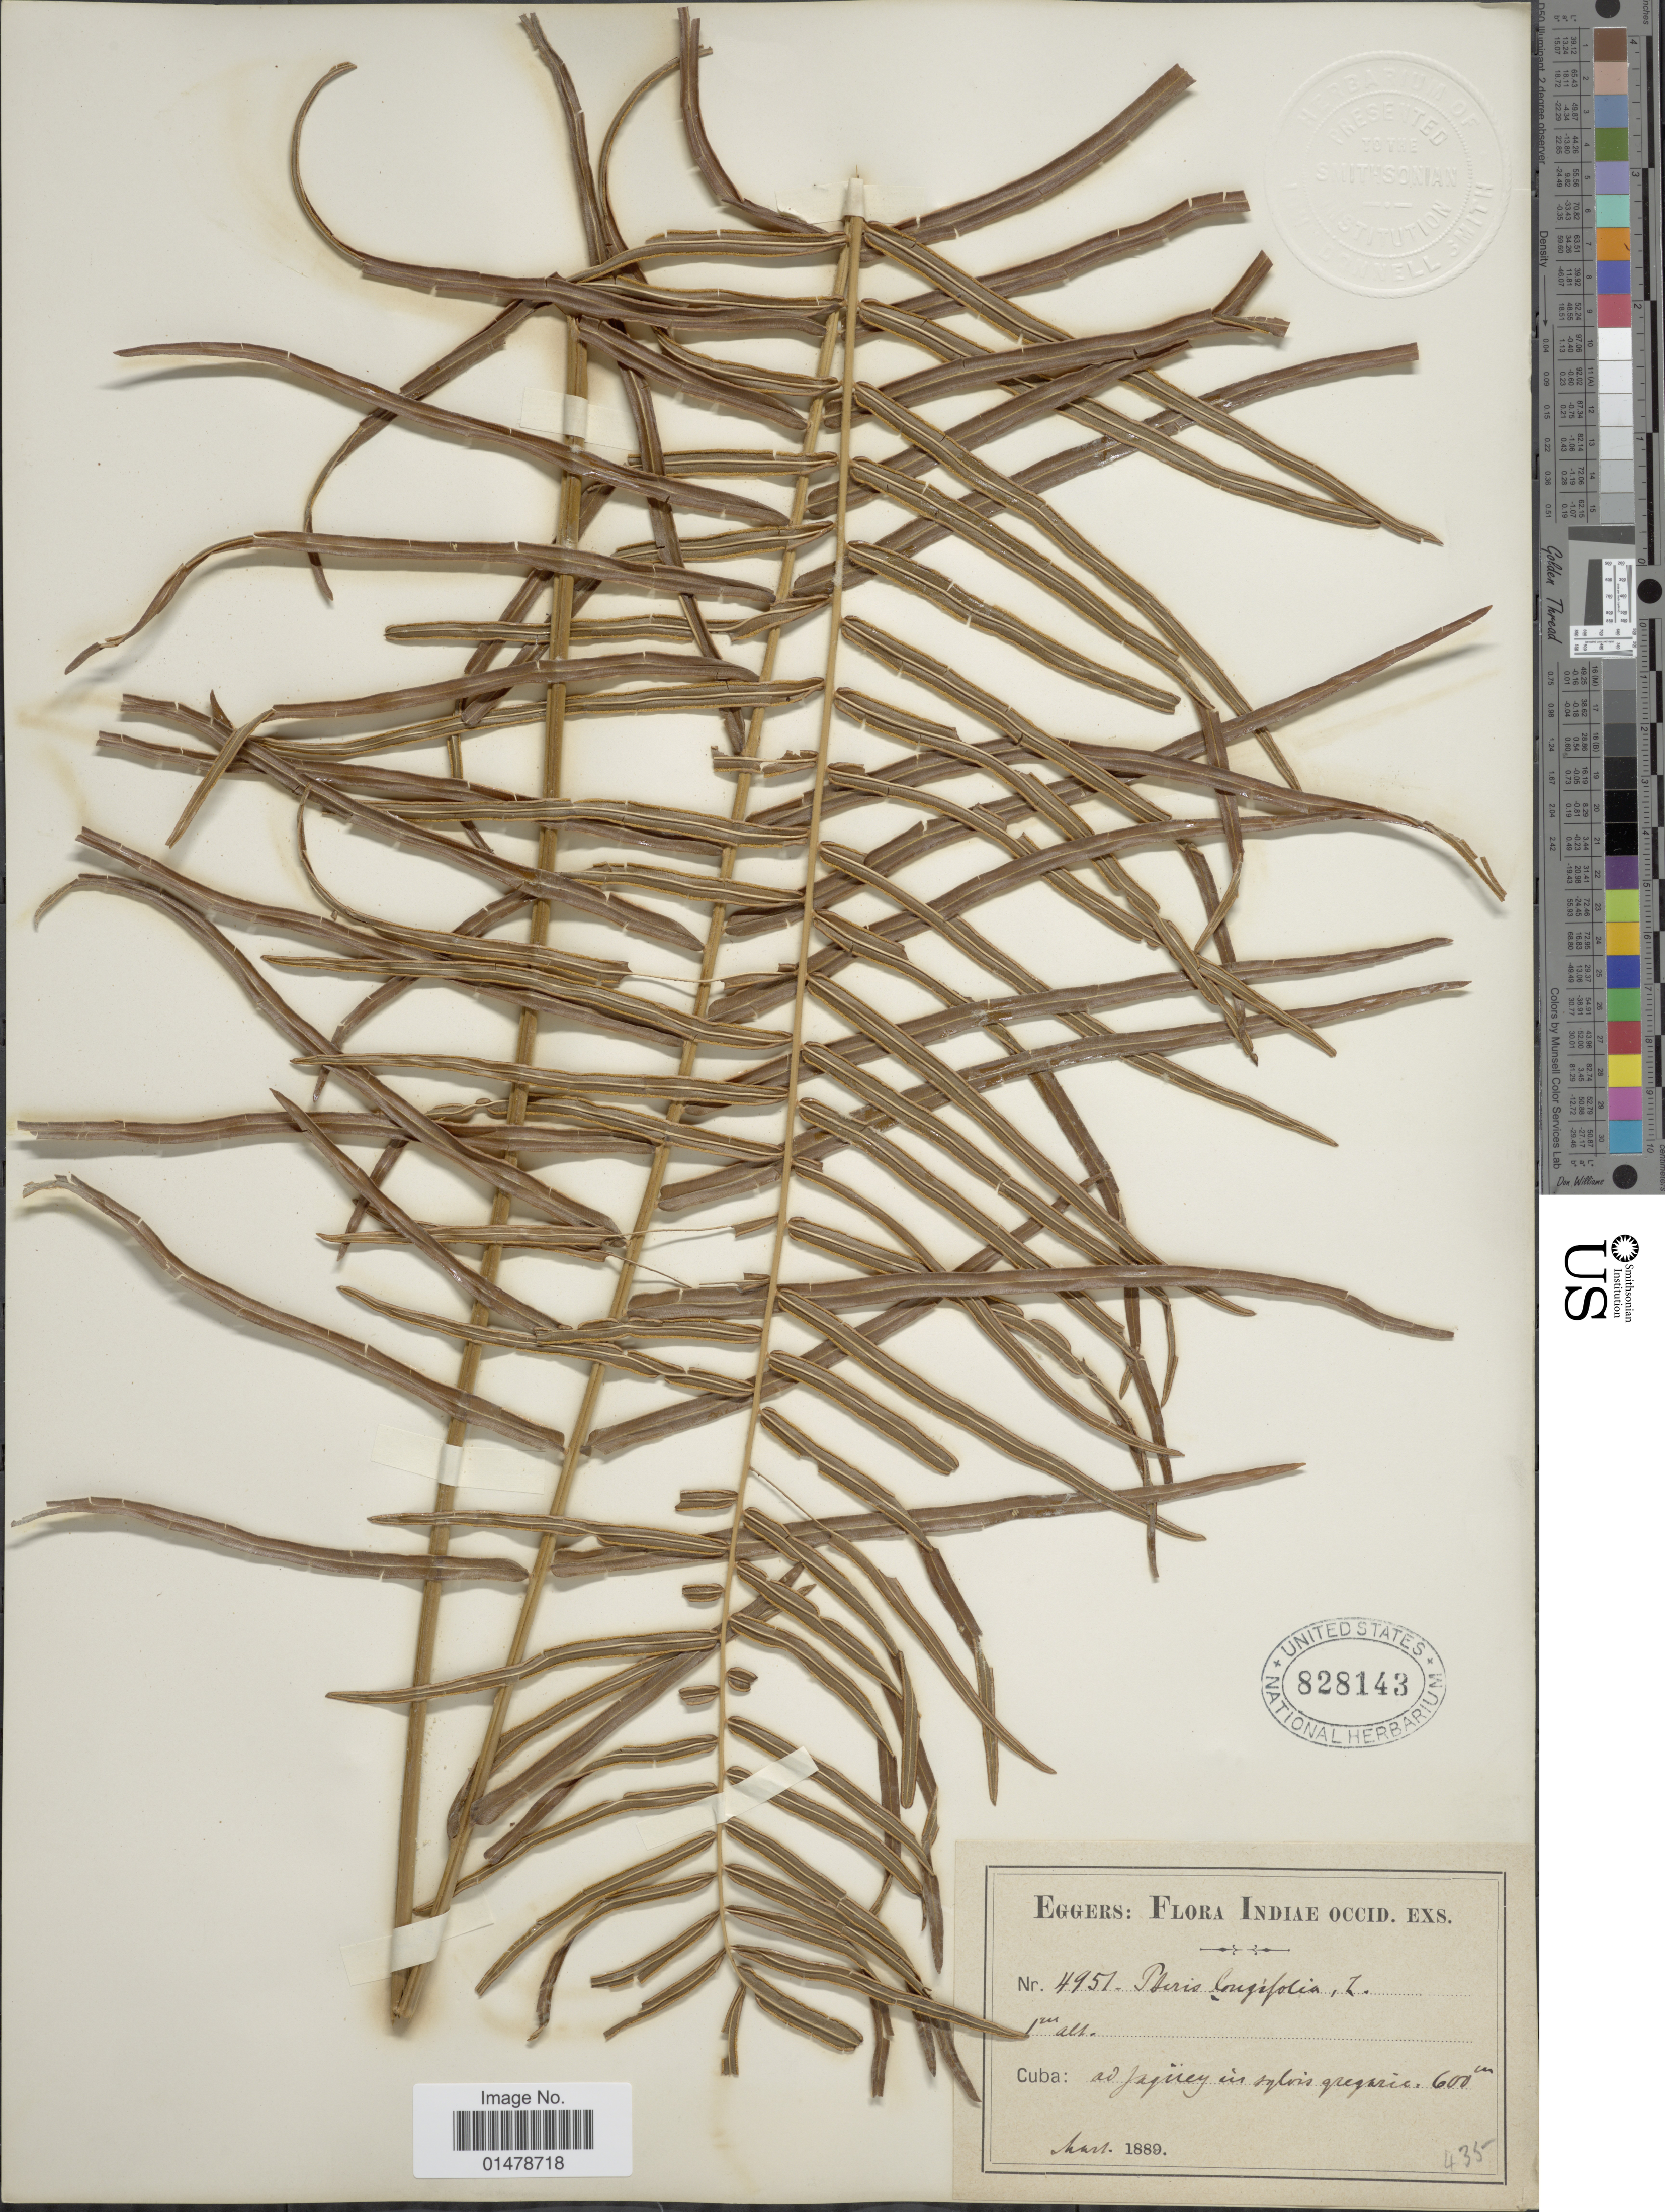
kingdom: Plantae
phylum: Tracheophyta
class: Polypodiopsida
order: Polypodiales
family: Pteridaceae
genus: Pteris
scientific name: Pteris longifolia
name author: L.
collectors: -. Eggers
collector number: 4951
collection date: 1889-03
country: Cuba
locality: Indiae occid. Ad Jagüey in sylvis gregarie.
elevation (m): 600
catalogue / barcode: US 828143